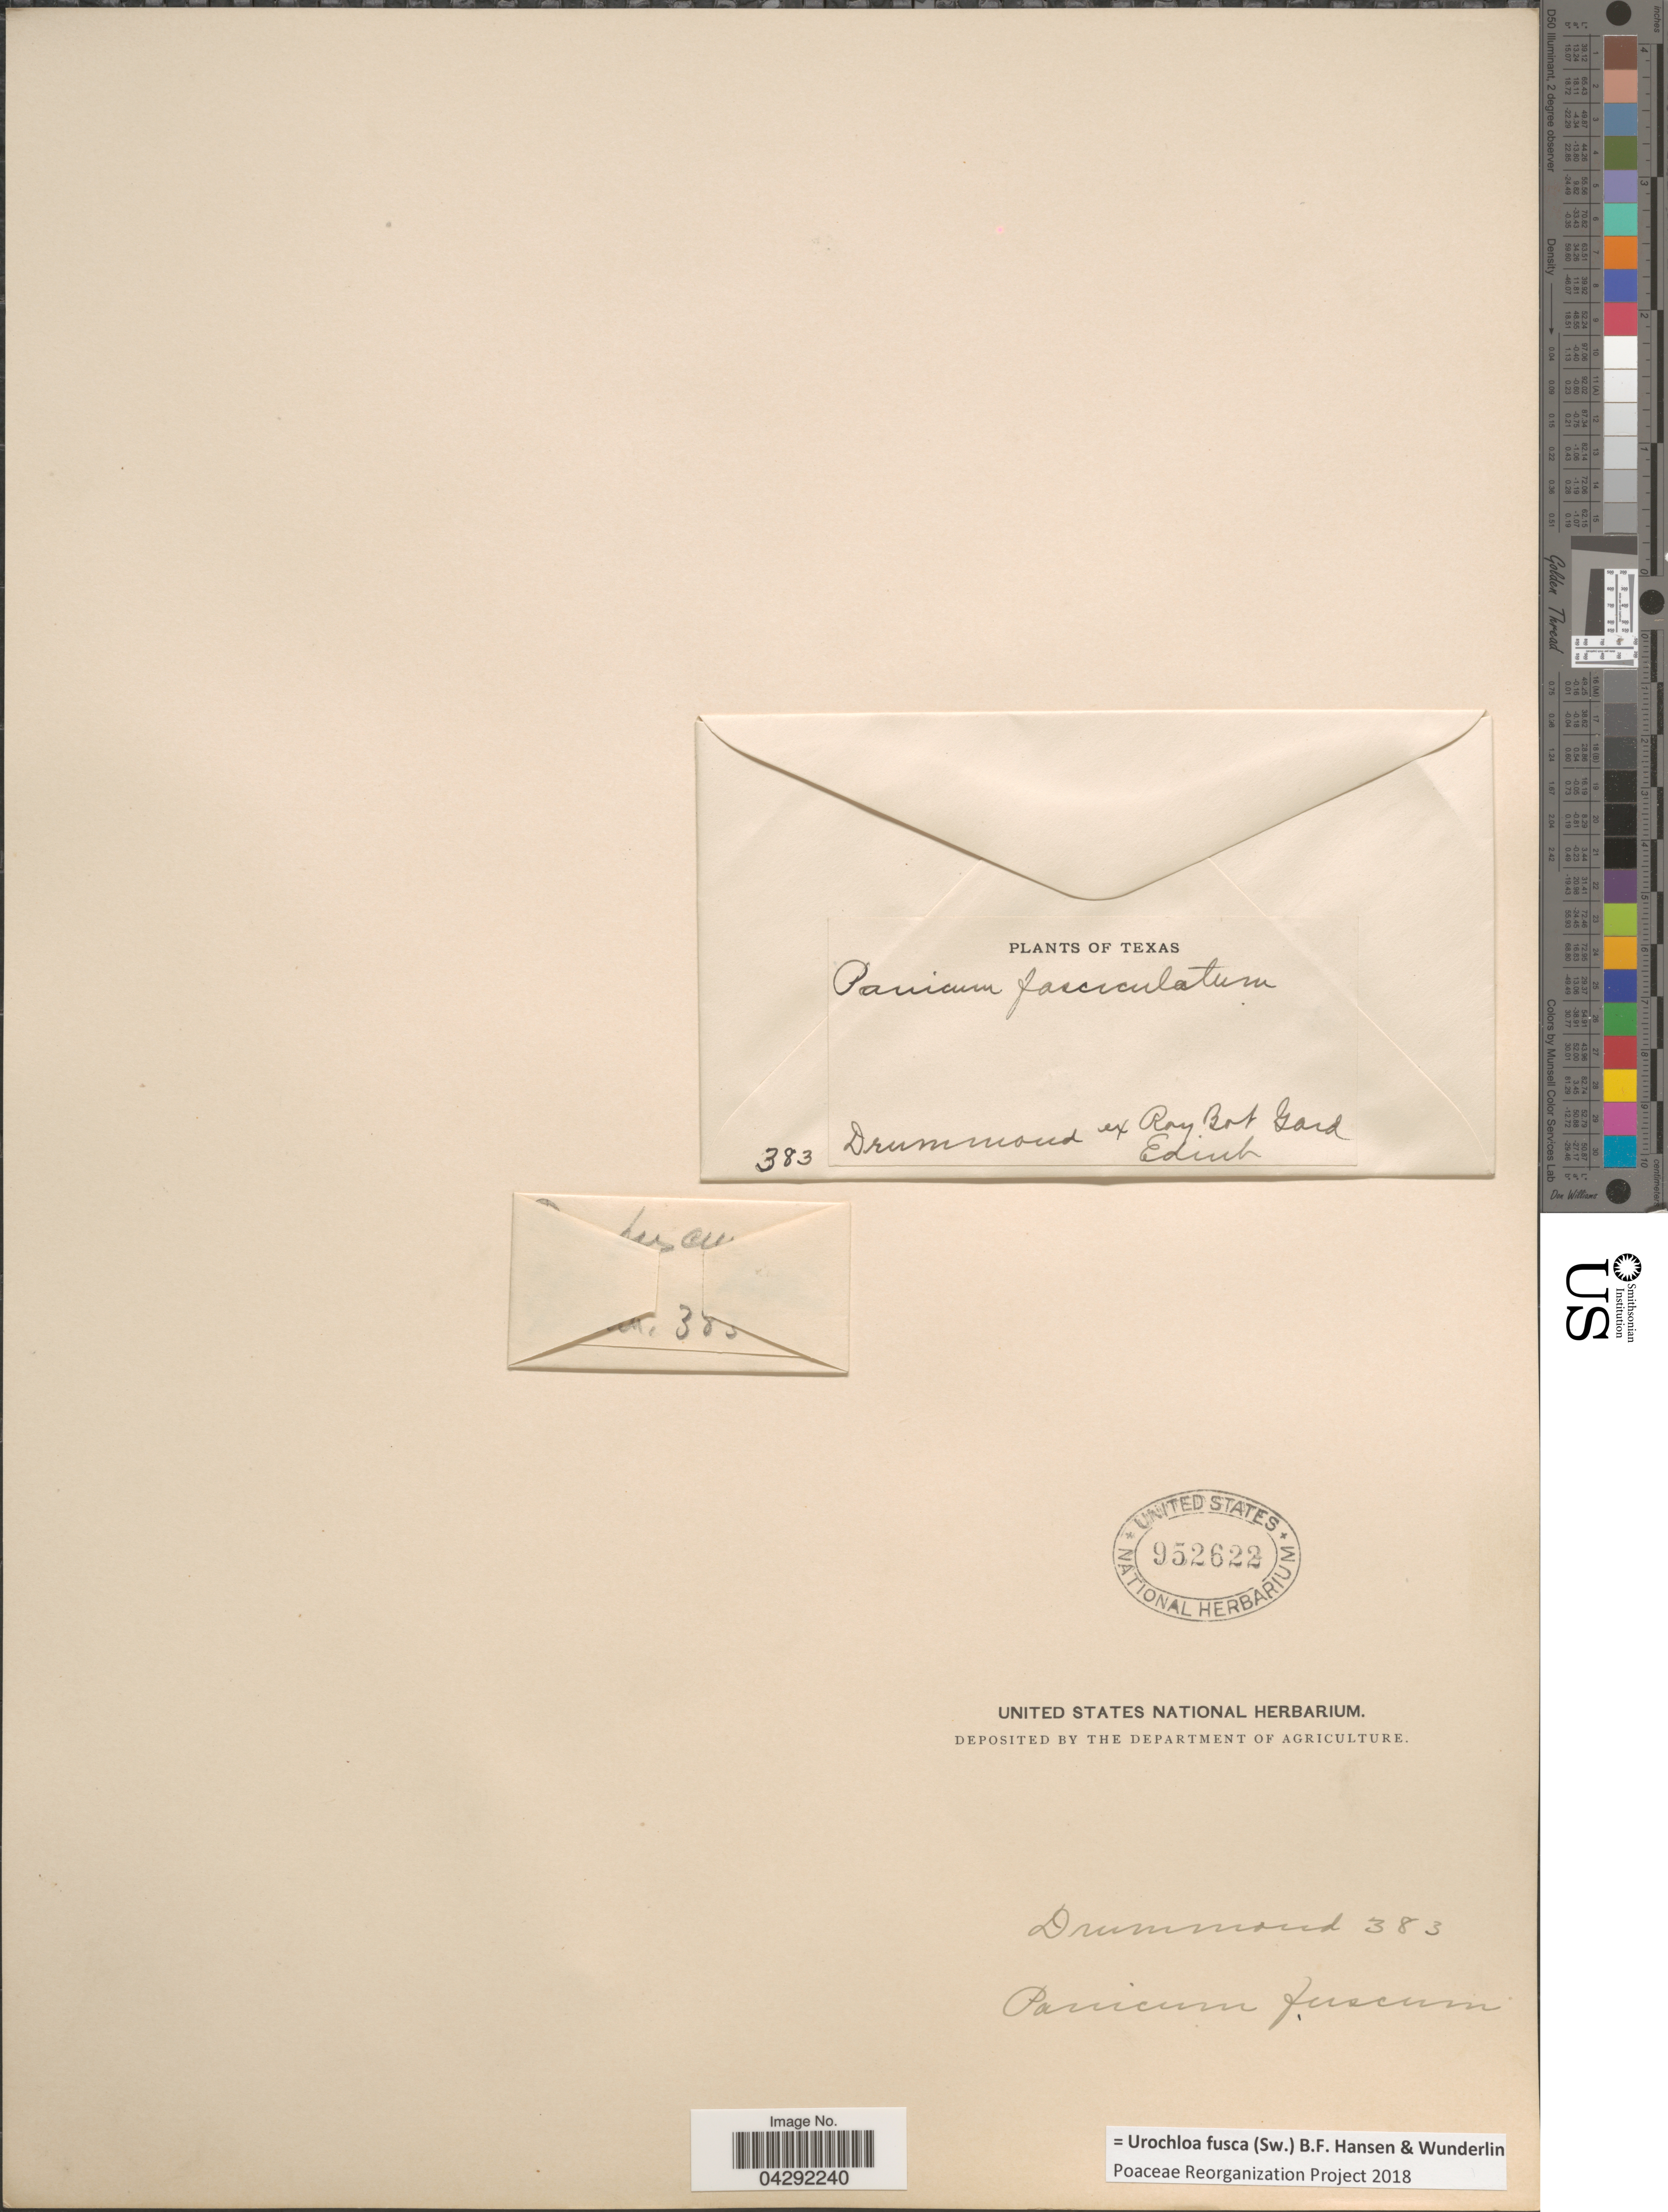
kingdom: Plantae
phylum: Tracheophyta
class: Liliopsida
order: Poales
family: Poaceae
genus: Urochloa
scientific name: Urochloa fusca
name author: (Sw.) B.F. Hansen & Wunderlin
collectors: -. Drummond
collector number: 383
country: United States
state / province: Texas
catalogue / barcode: US 952622